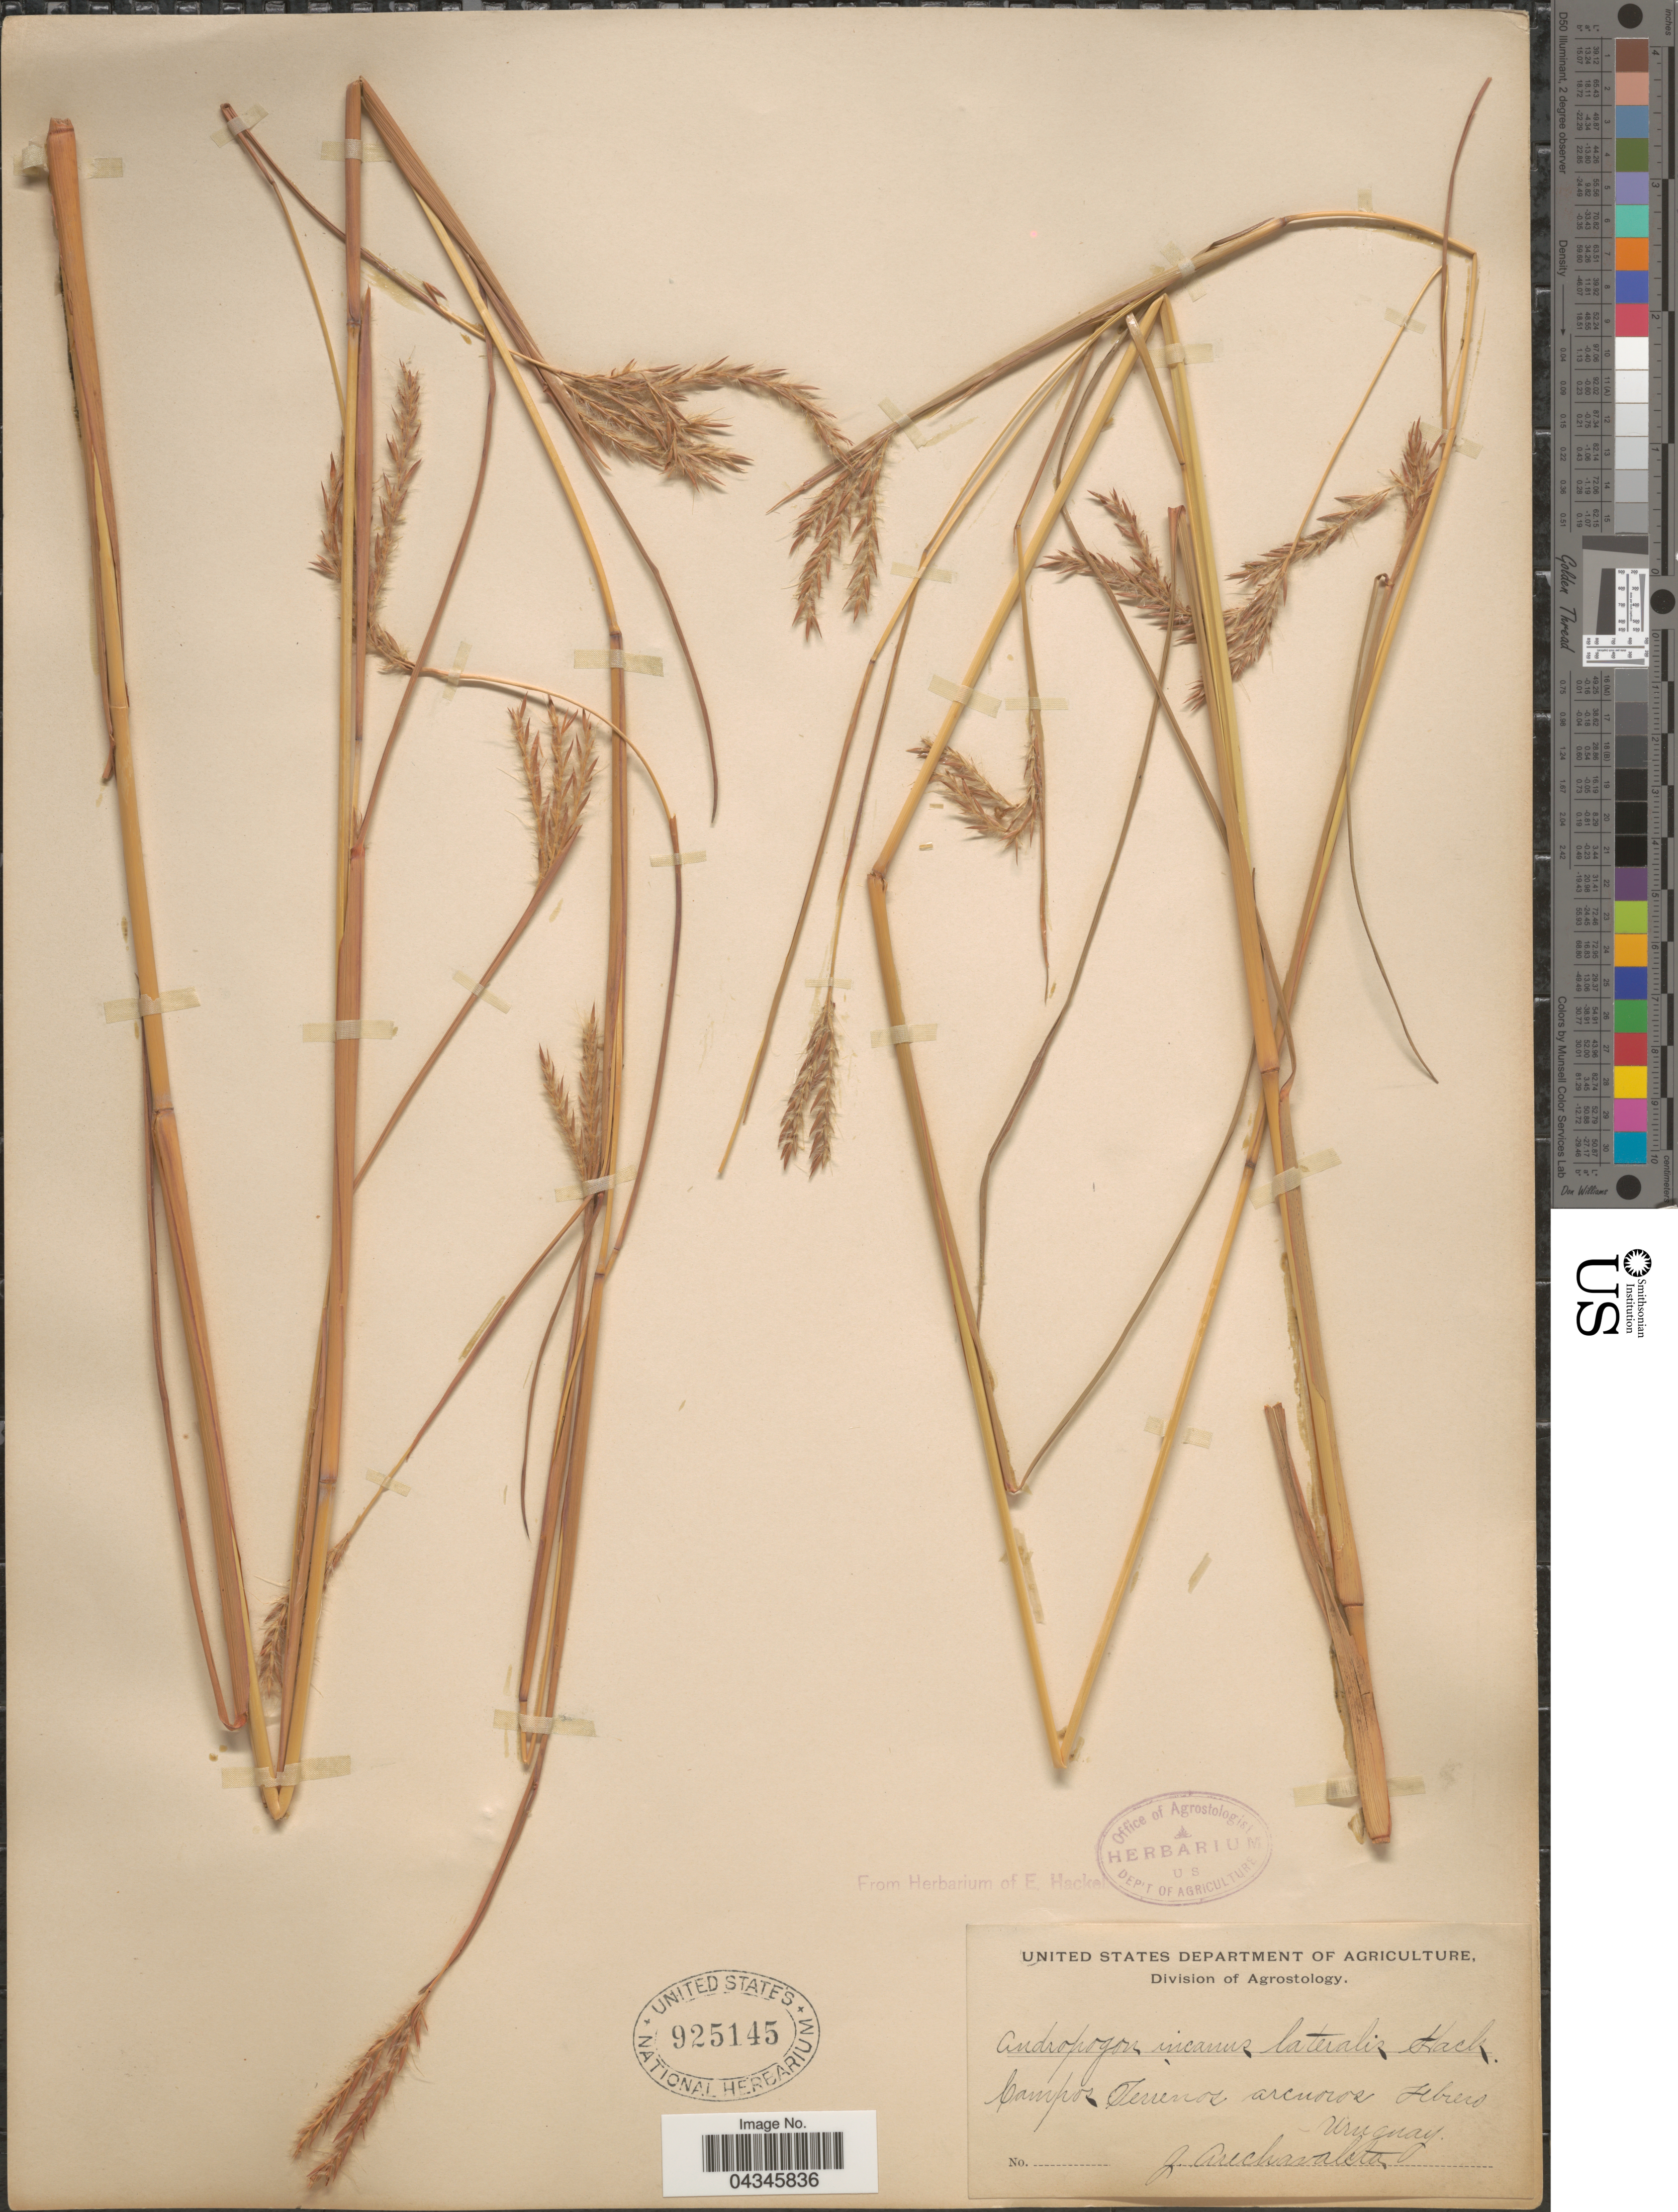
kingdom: Plantae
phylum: Tracheophyta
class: Liliopsida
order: Poales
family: Poaceae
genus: Andropogon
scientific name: Andropogon lateralis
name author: Nees in Mart.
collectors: J. Arechavaleta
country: Uruguay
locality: Campos Terrenos arenosos.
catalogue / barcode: US 925145